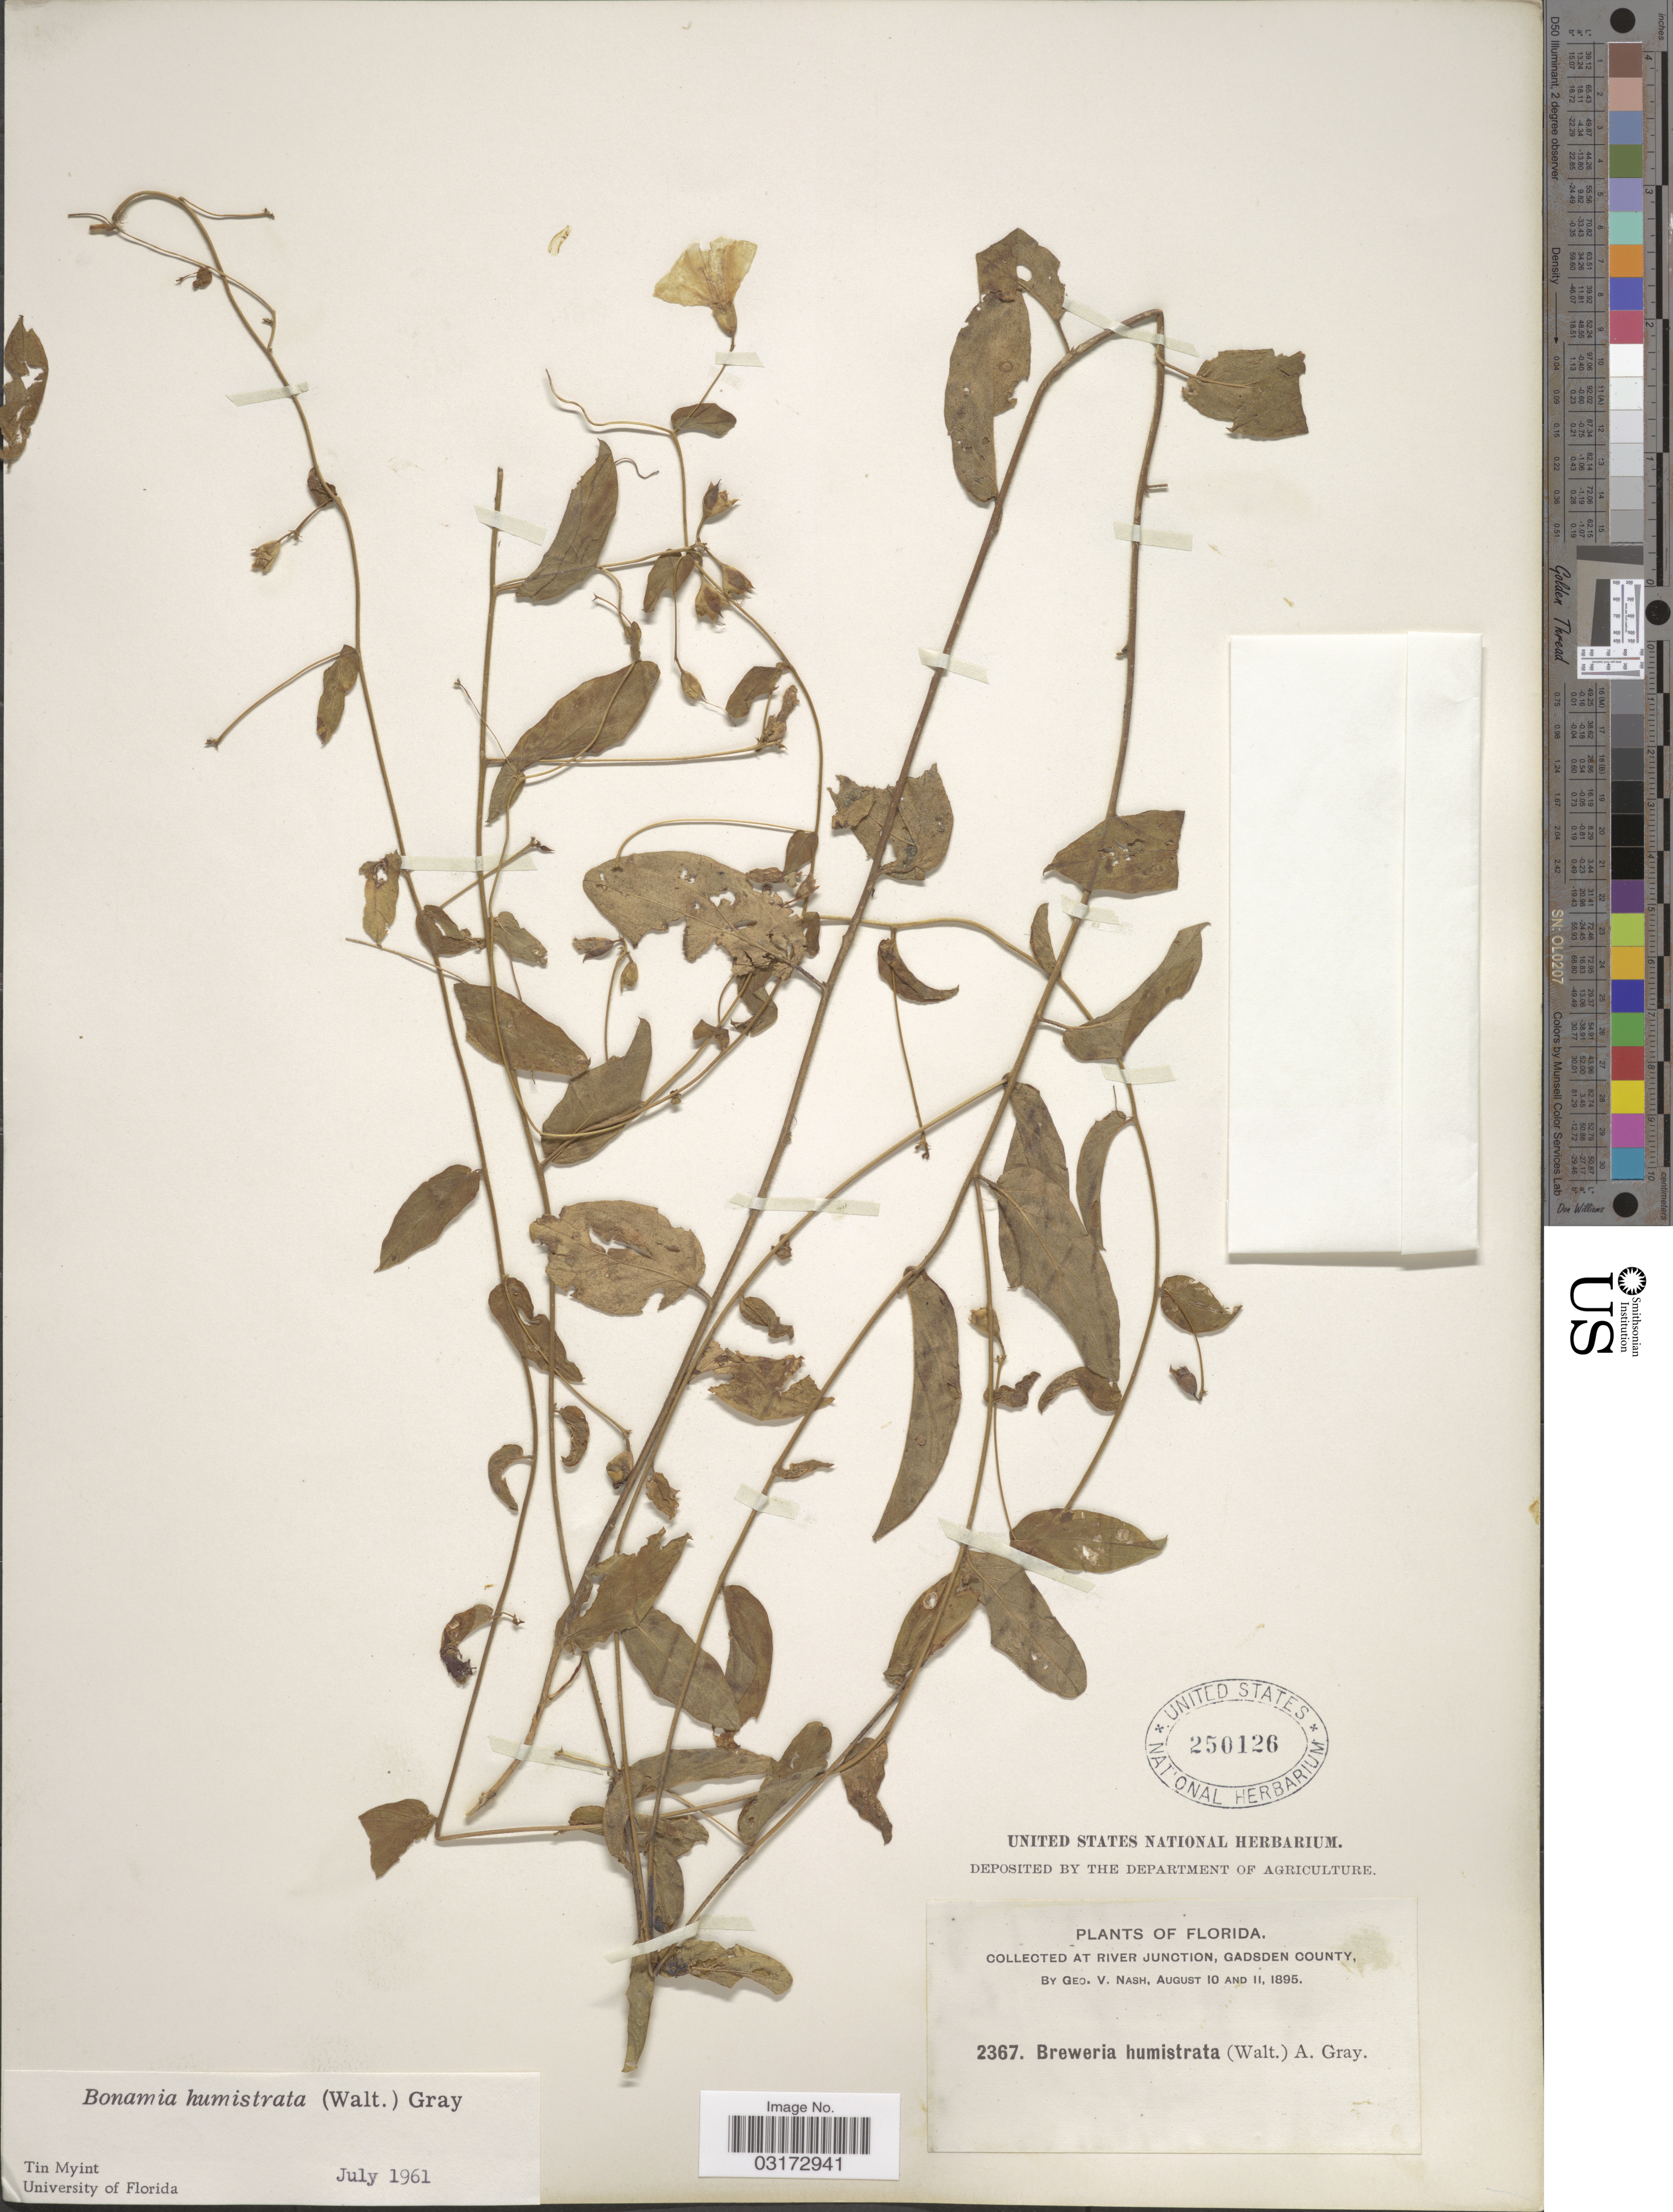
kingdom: Plantae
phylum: Tracheophyta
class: Magnoliopsida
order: Solanales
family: Convolvulaceae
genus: Stylisma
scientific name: Stylisma humistrata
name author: (Walter) Chapm.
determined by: Strong, Mark T., (BOT), Smithsonian Institution - National Museum of Natural History (UNITED STATES)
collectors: G. V. Nash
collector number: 2367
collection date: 1895-08-10/1895-08-11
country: United States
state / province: Florida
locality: At River Junction, Gadsden County.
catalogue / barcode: US 250126